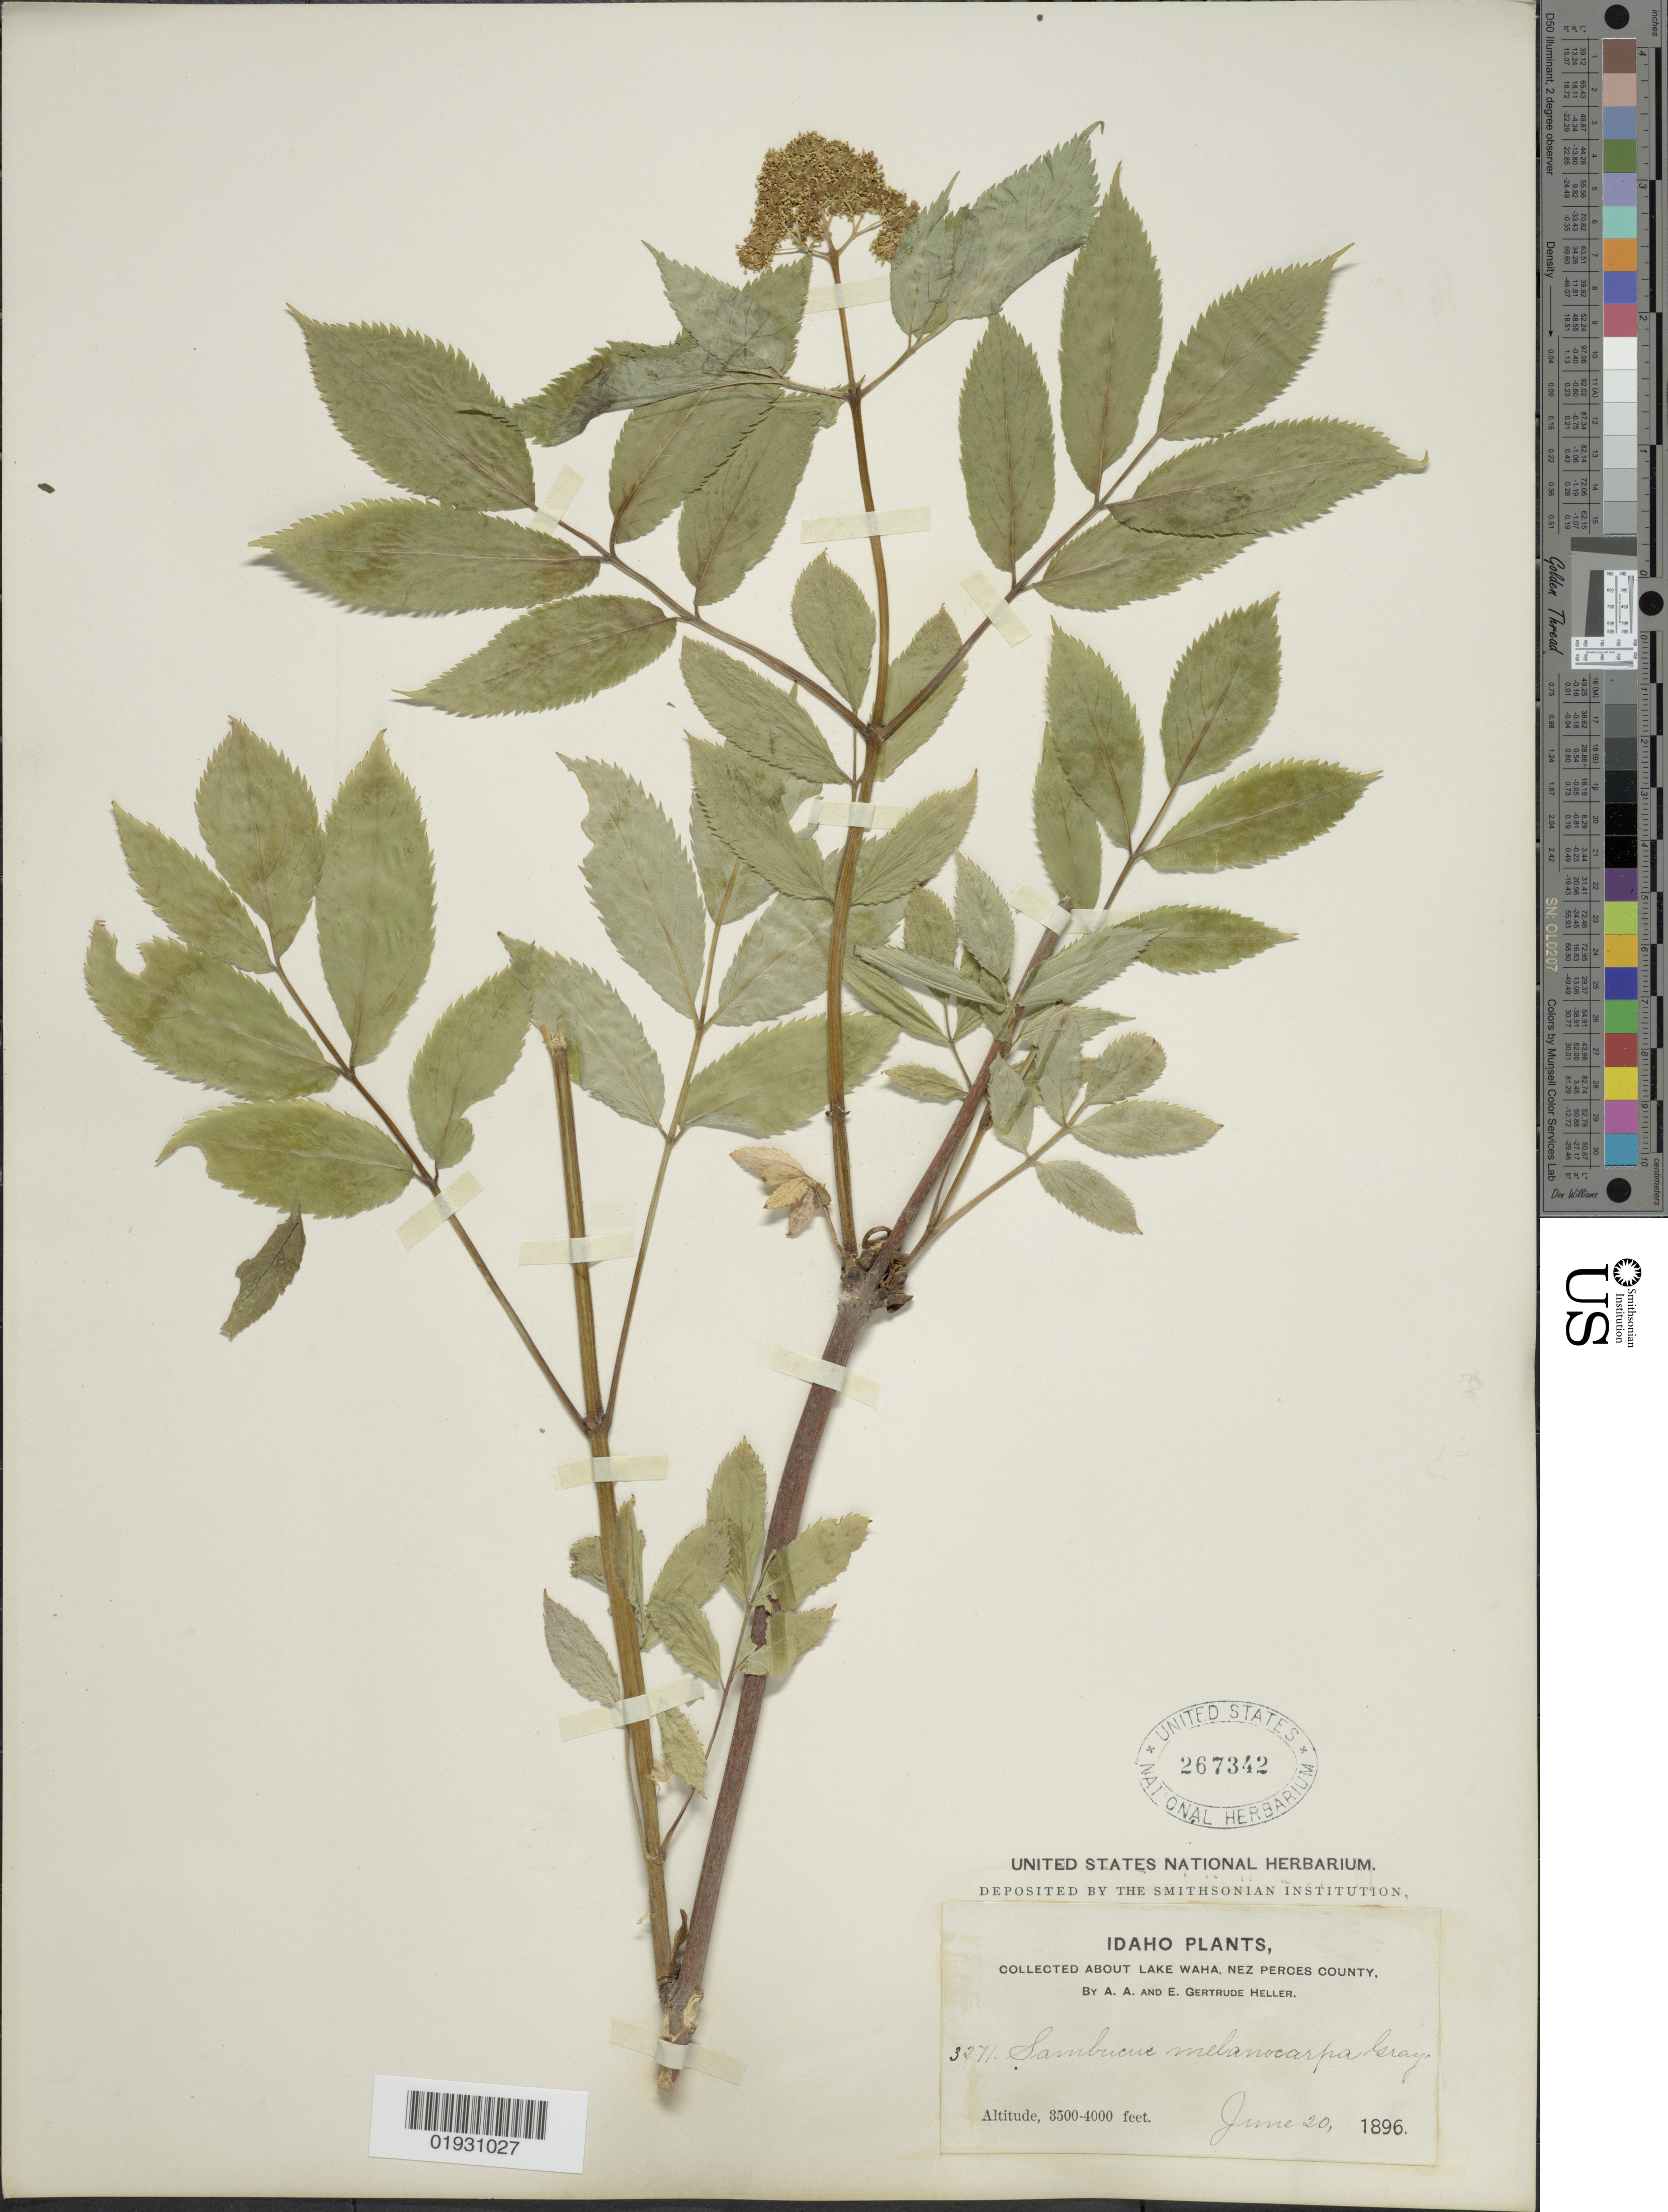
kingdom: Plantae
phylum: Tracheophyta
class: Magnoliopsida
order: Dipsacales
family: Viburnaceae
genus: Sambucus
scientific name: Sambucus melanocarpa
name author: A. Gray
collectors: A. A. Heller & E. G. Heller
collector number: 3271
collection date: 1896-06-20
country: United States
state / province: Idaho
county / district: Nez Perce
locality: About Lake Waha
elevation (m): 1067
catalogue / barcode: US 267342